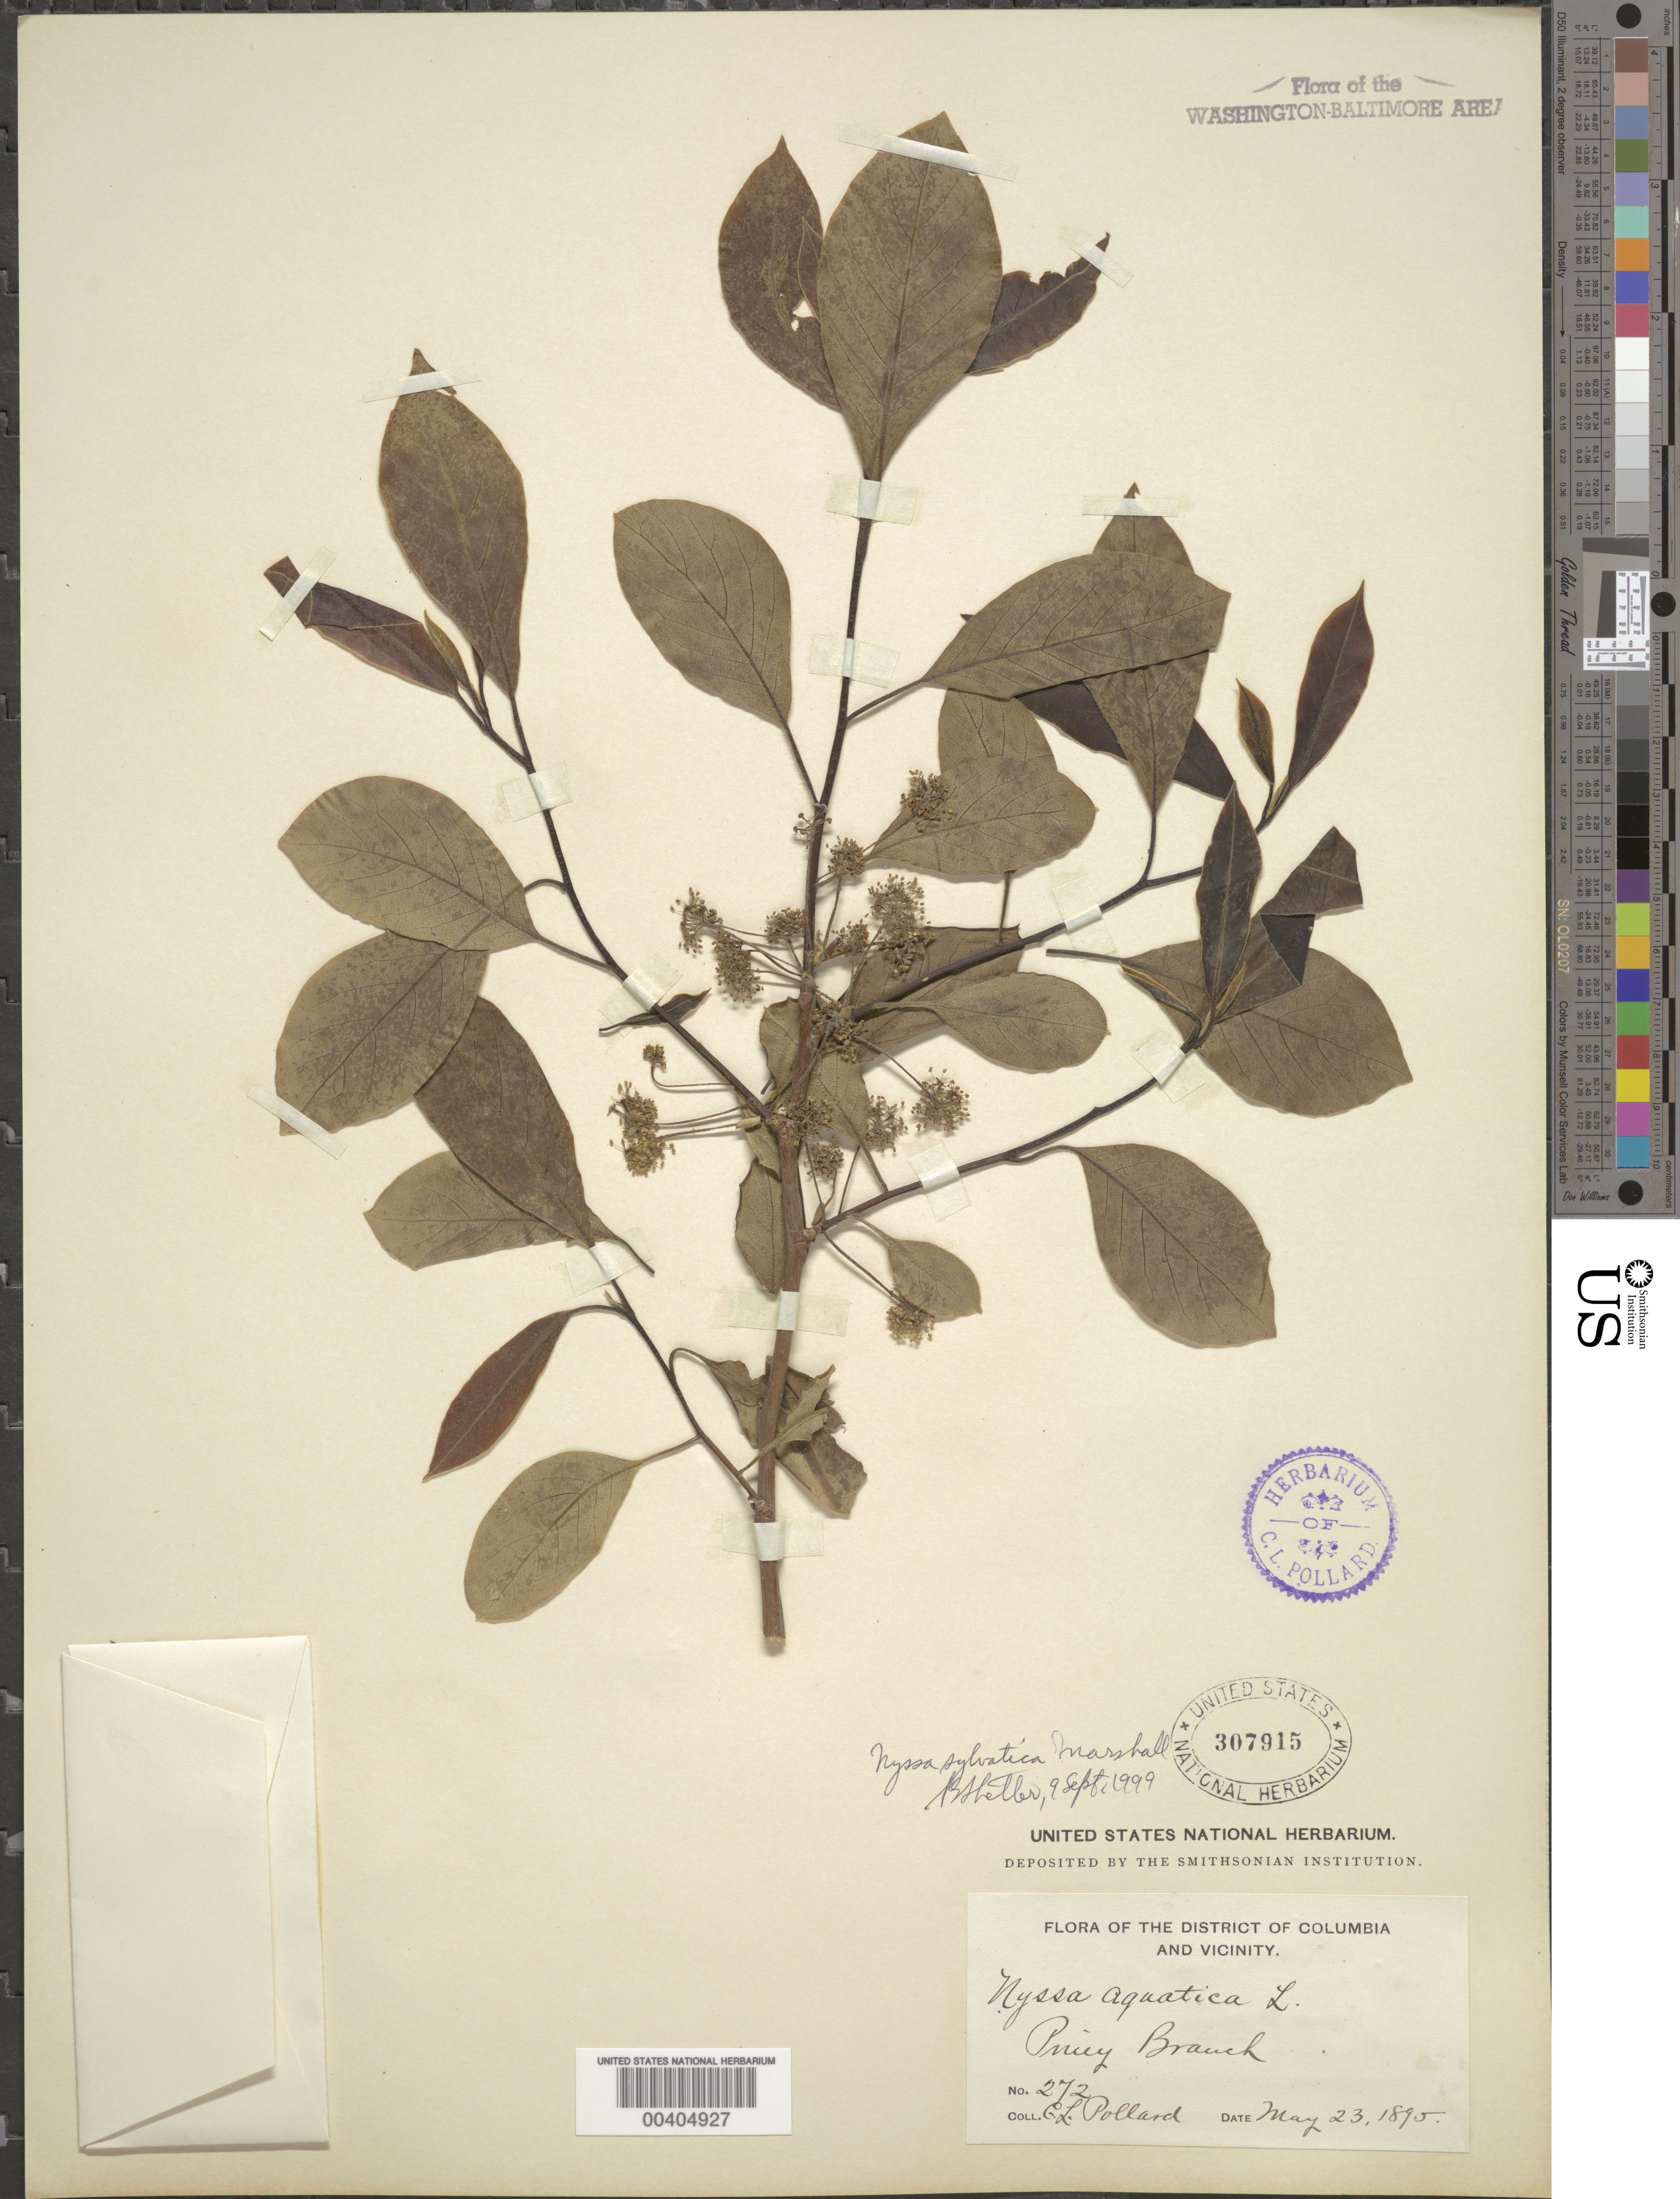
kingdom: Plantae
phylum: Tracheophyta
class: Magnoliopsida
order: Cornales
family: Nyssaceae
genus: Nyssa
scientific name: Nyssa sylvatica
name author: Marshall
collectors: C. L. Pollard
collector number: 272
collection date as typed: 23 May 1895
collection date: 1895-05-23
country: United States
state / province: District of Columbia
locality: Piney Branch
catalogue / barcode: US 307915